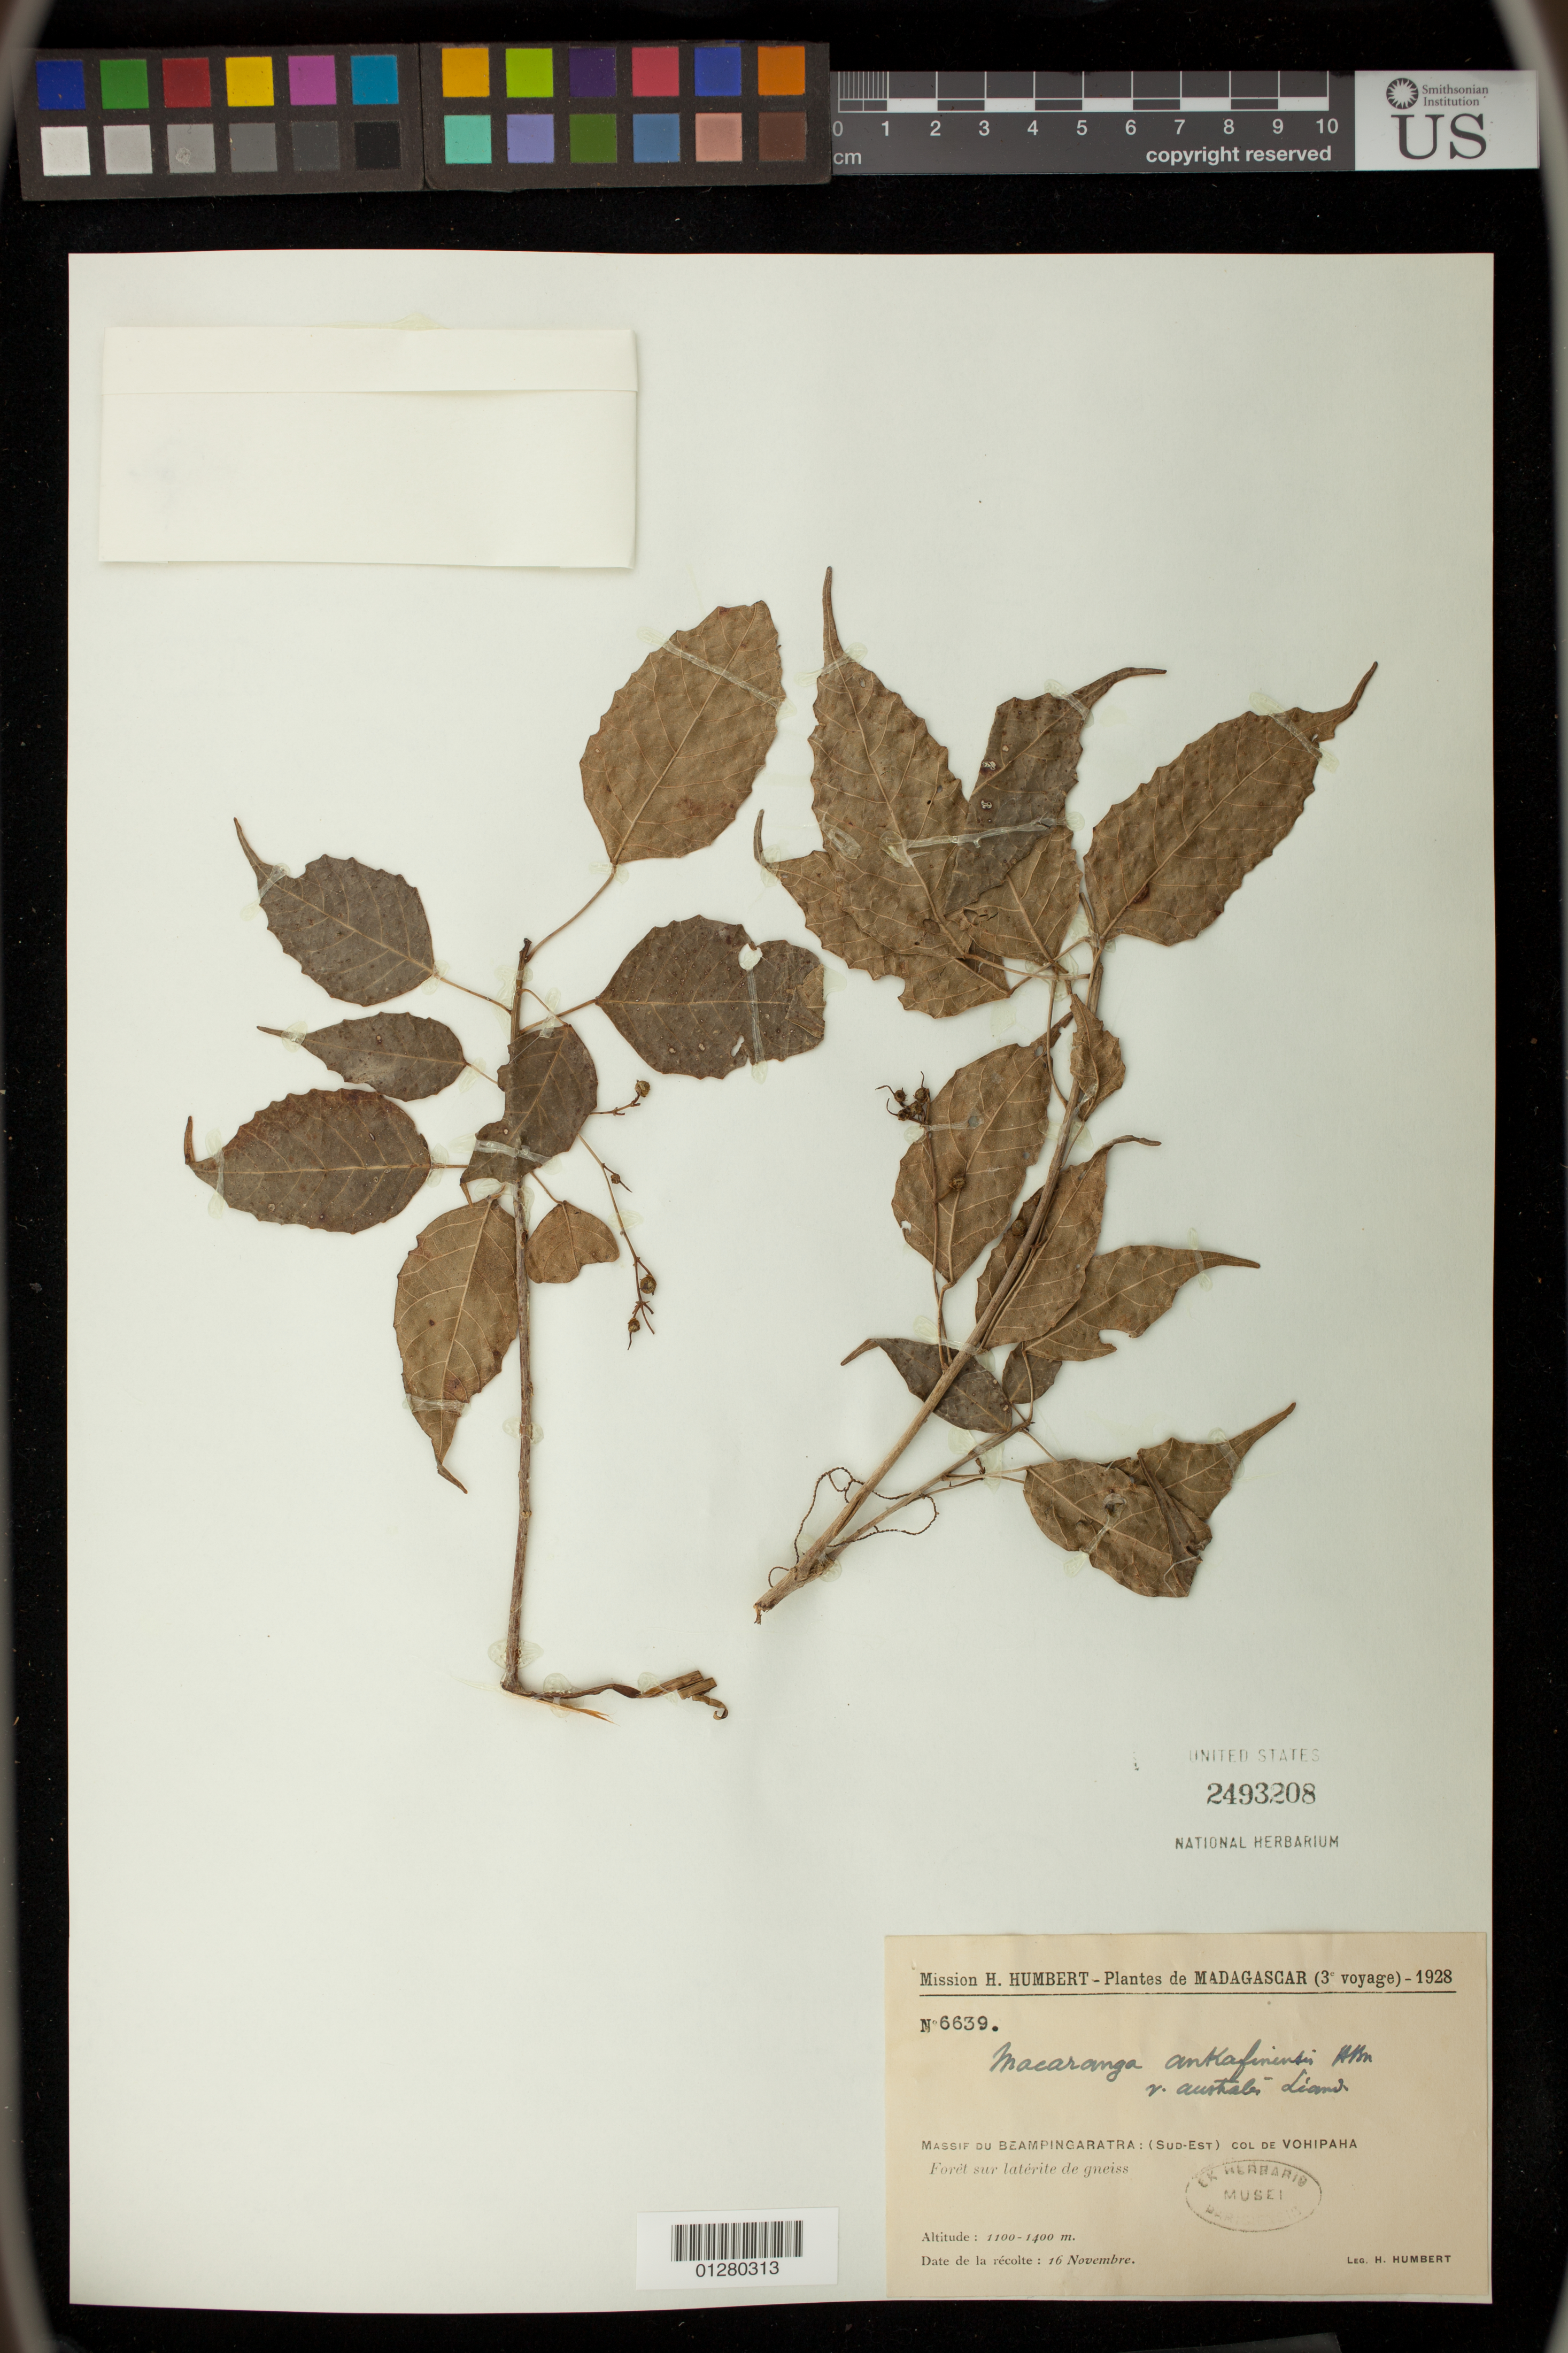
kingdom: Plantae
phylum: Tracheophyta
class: Magnoliopsida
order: Malpighiales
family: Euphorbiaceae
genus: Macaranga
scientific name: Macaranga ankafinensis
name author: Baill.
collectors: H. Humbert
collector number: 6639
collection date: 1928-11-16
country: Madagascar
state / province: Atsimo-Atsinanana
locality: Massif du Beampingaratra: (Sud-Est) Col de Vohipaha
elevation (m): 1100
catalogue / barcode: US 2493208